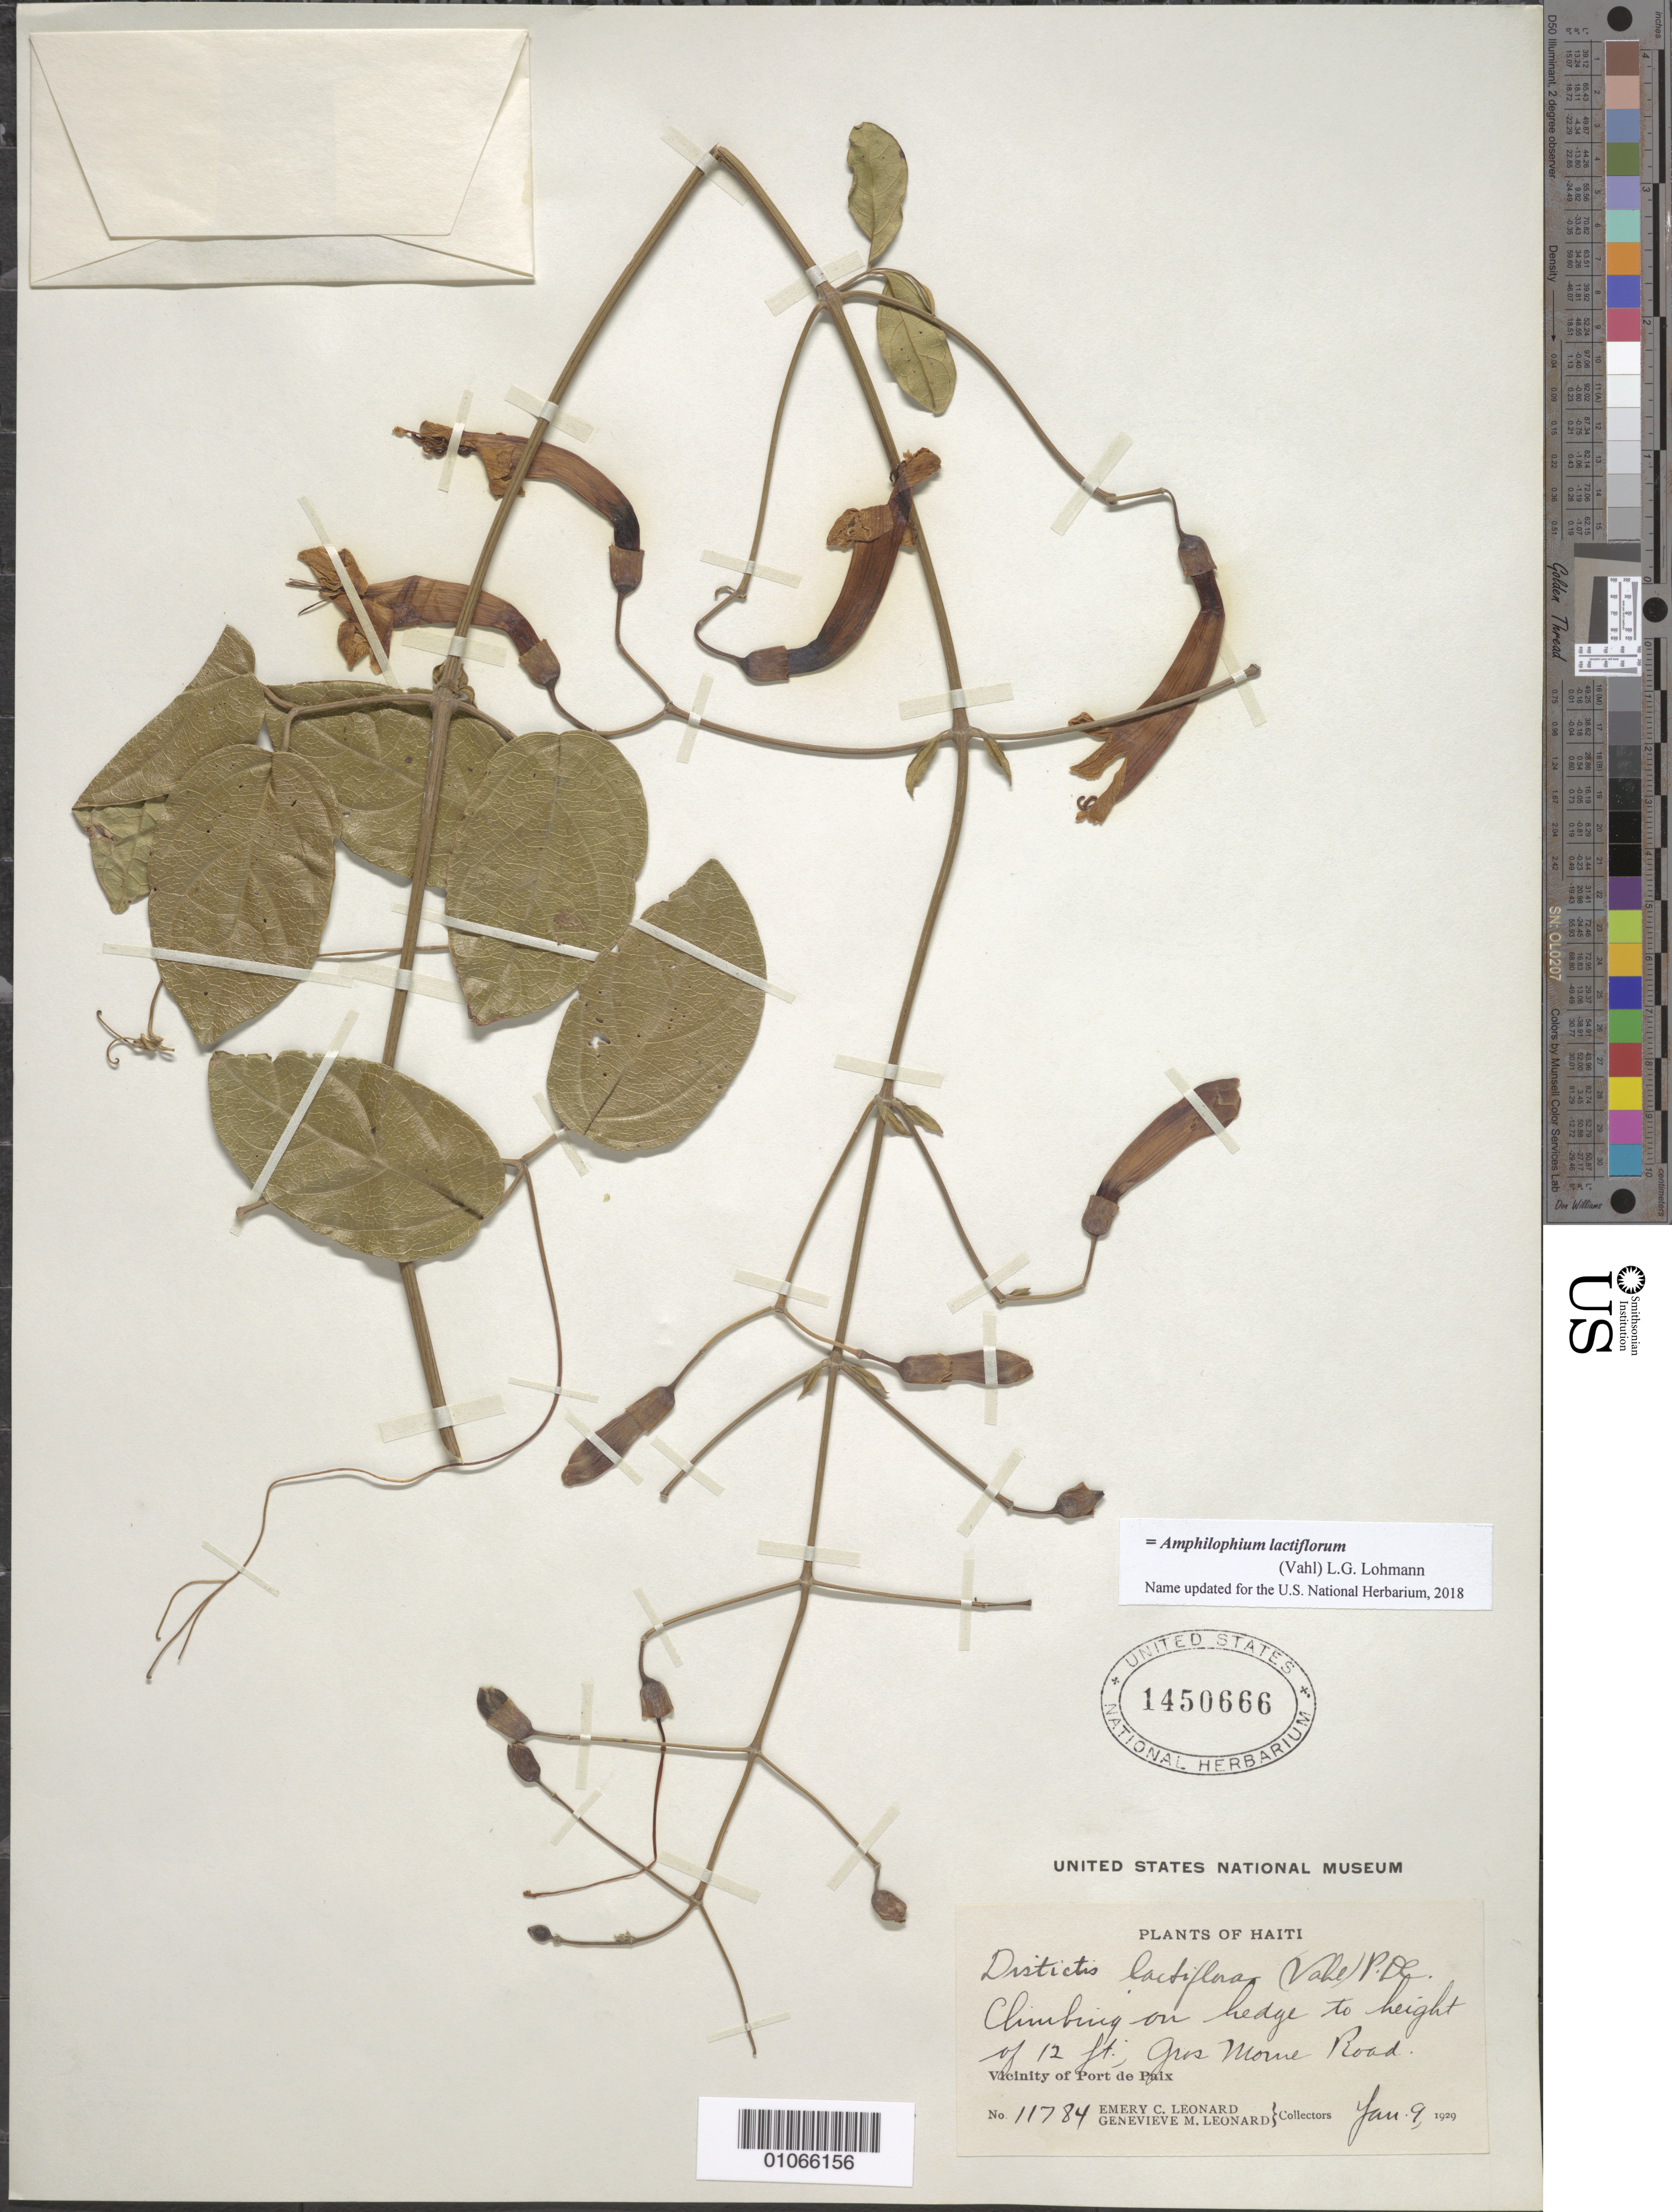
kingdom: Plantae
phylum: Tracheophyta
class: Magnoliopsida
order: Lamiales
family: Bignoniaceae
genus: Amphilophium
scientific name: Amphilophium lactiflorum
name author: (Vahl) L.G. Lohmann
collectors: E. C. Leonard & G. M. Leonard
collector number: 11784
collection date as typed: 09 Jan 1929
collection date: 1929-01-09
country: Haiti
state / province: Nord-Est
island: Hispaniola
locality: Vicinity of Port de Paix, climbing on hedge to height of 12 ft.; Gros Morne Road.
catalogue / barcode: US 1450666